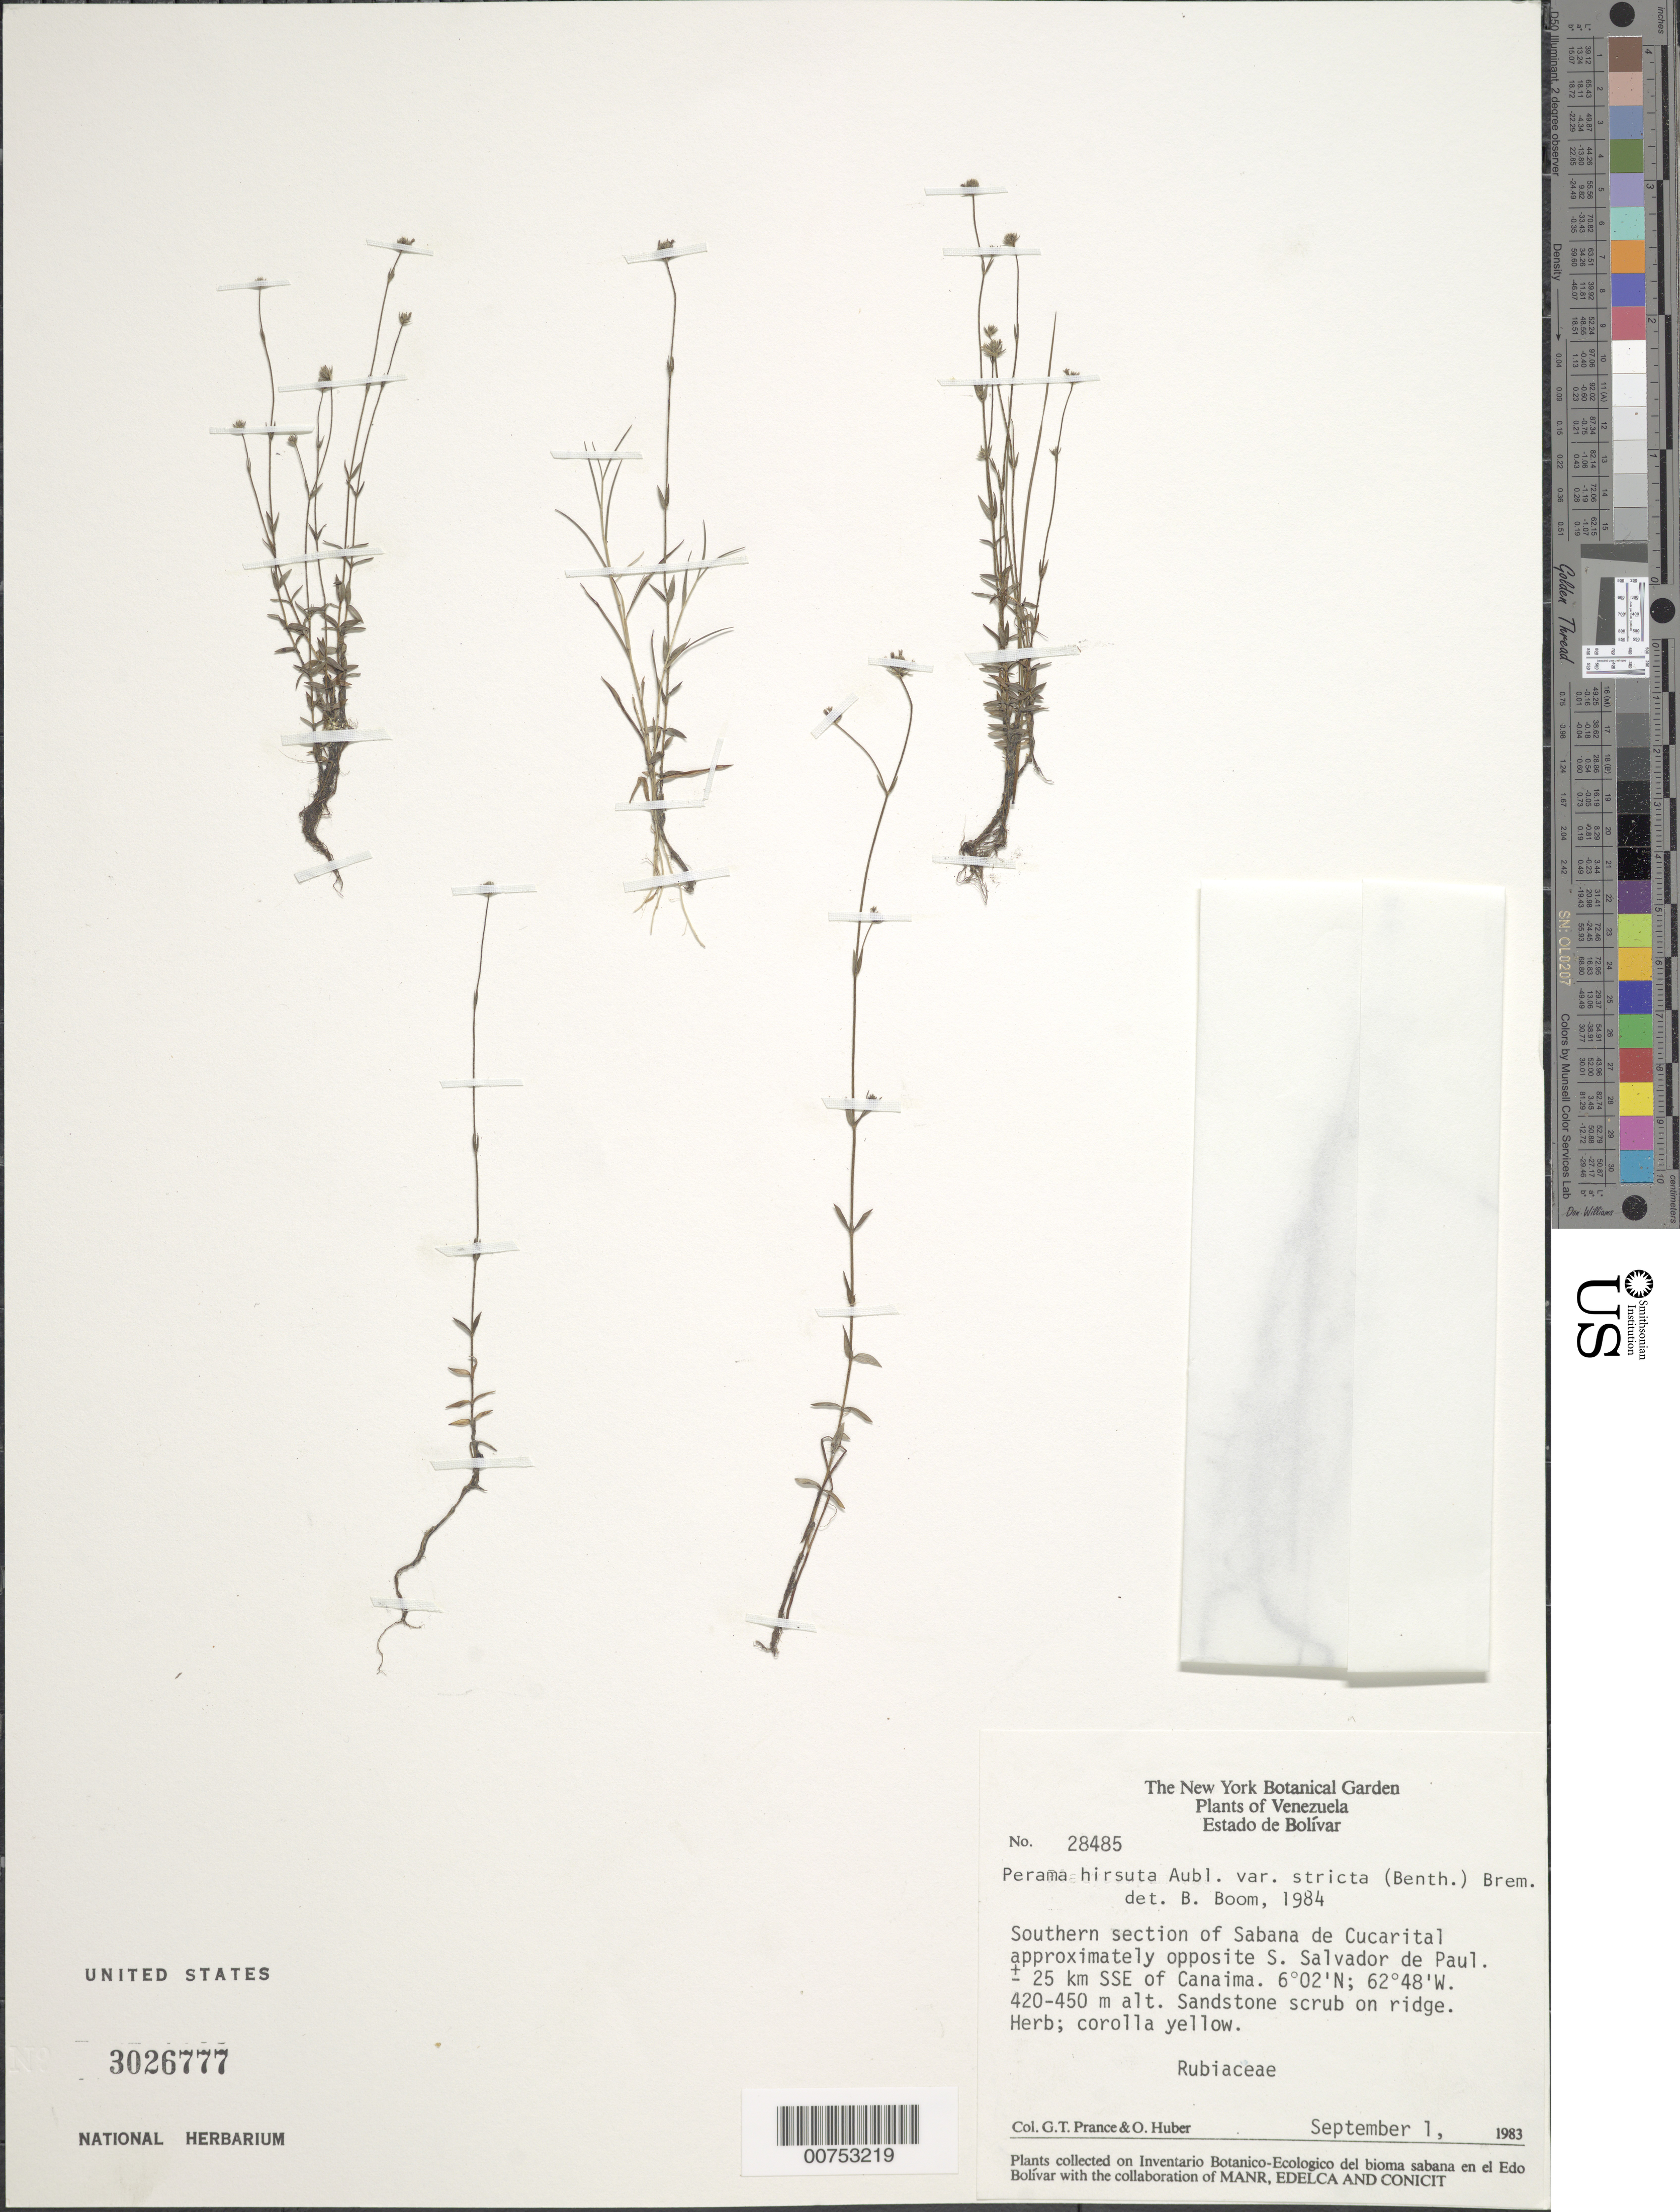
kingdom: Plantae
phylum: Tracheophyta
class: Magnoliopsida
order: Gentianales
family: Rubiaceae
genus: Perama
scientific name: Perama hirsuta var. stricta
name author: (Benth.) Brem.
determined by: Boom, B. M.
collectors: G. T. Prance & O. Huber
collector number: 28485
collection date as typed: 1-Sep-83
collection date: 1983-09-01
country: Venezuela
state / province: Bolívar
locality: Sabana de Cucarital, opposite S. Salvador de Paul, ± 25 km SSE of Canaima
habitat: Sandstone scrub on ridge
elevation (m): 420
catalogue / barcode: US 3026777